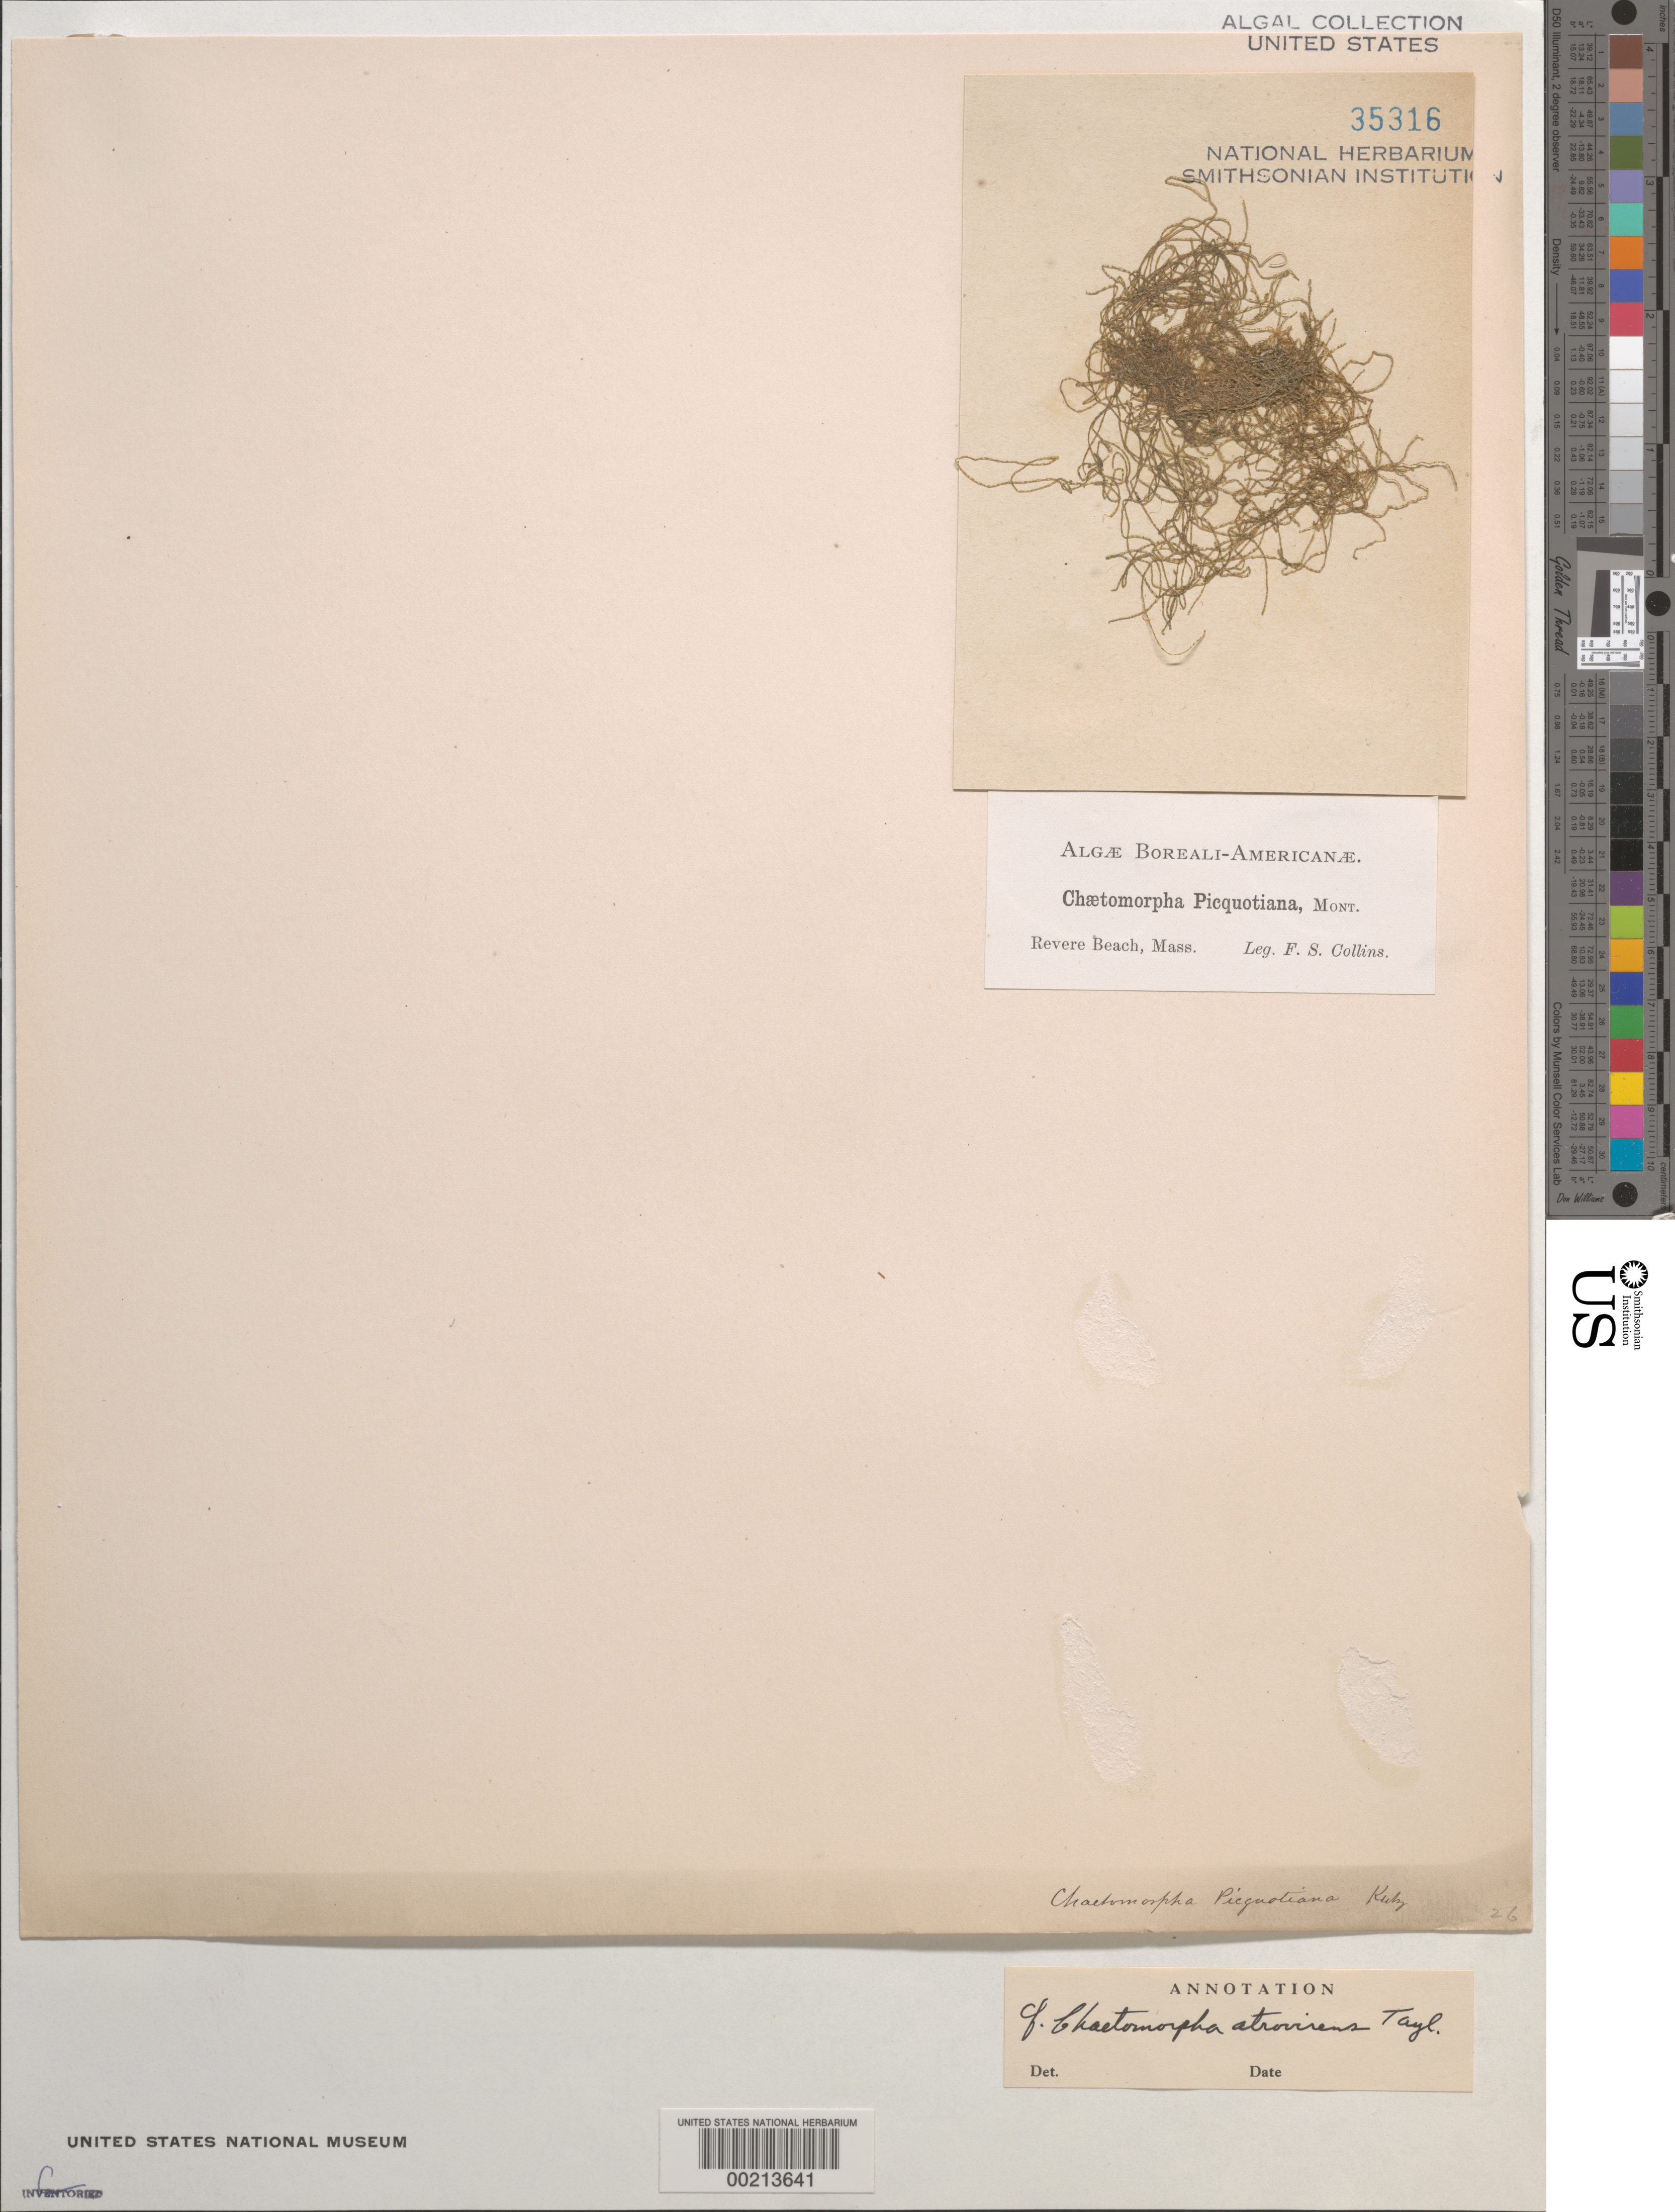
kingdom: Plantae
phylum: Chlorophyta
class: Ulvophyceae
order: Cladophorales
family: Cladophoraceae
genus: Chaetomorpha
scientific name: Chaetomorpha picquotiana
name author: Mont. in Kütz.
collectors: F. Collins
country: United States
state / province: Massachusetts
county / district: Suffolk County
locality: Revere Beach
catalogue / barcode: US 35316